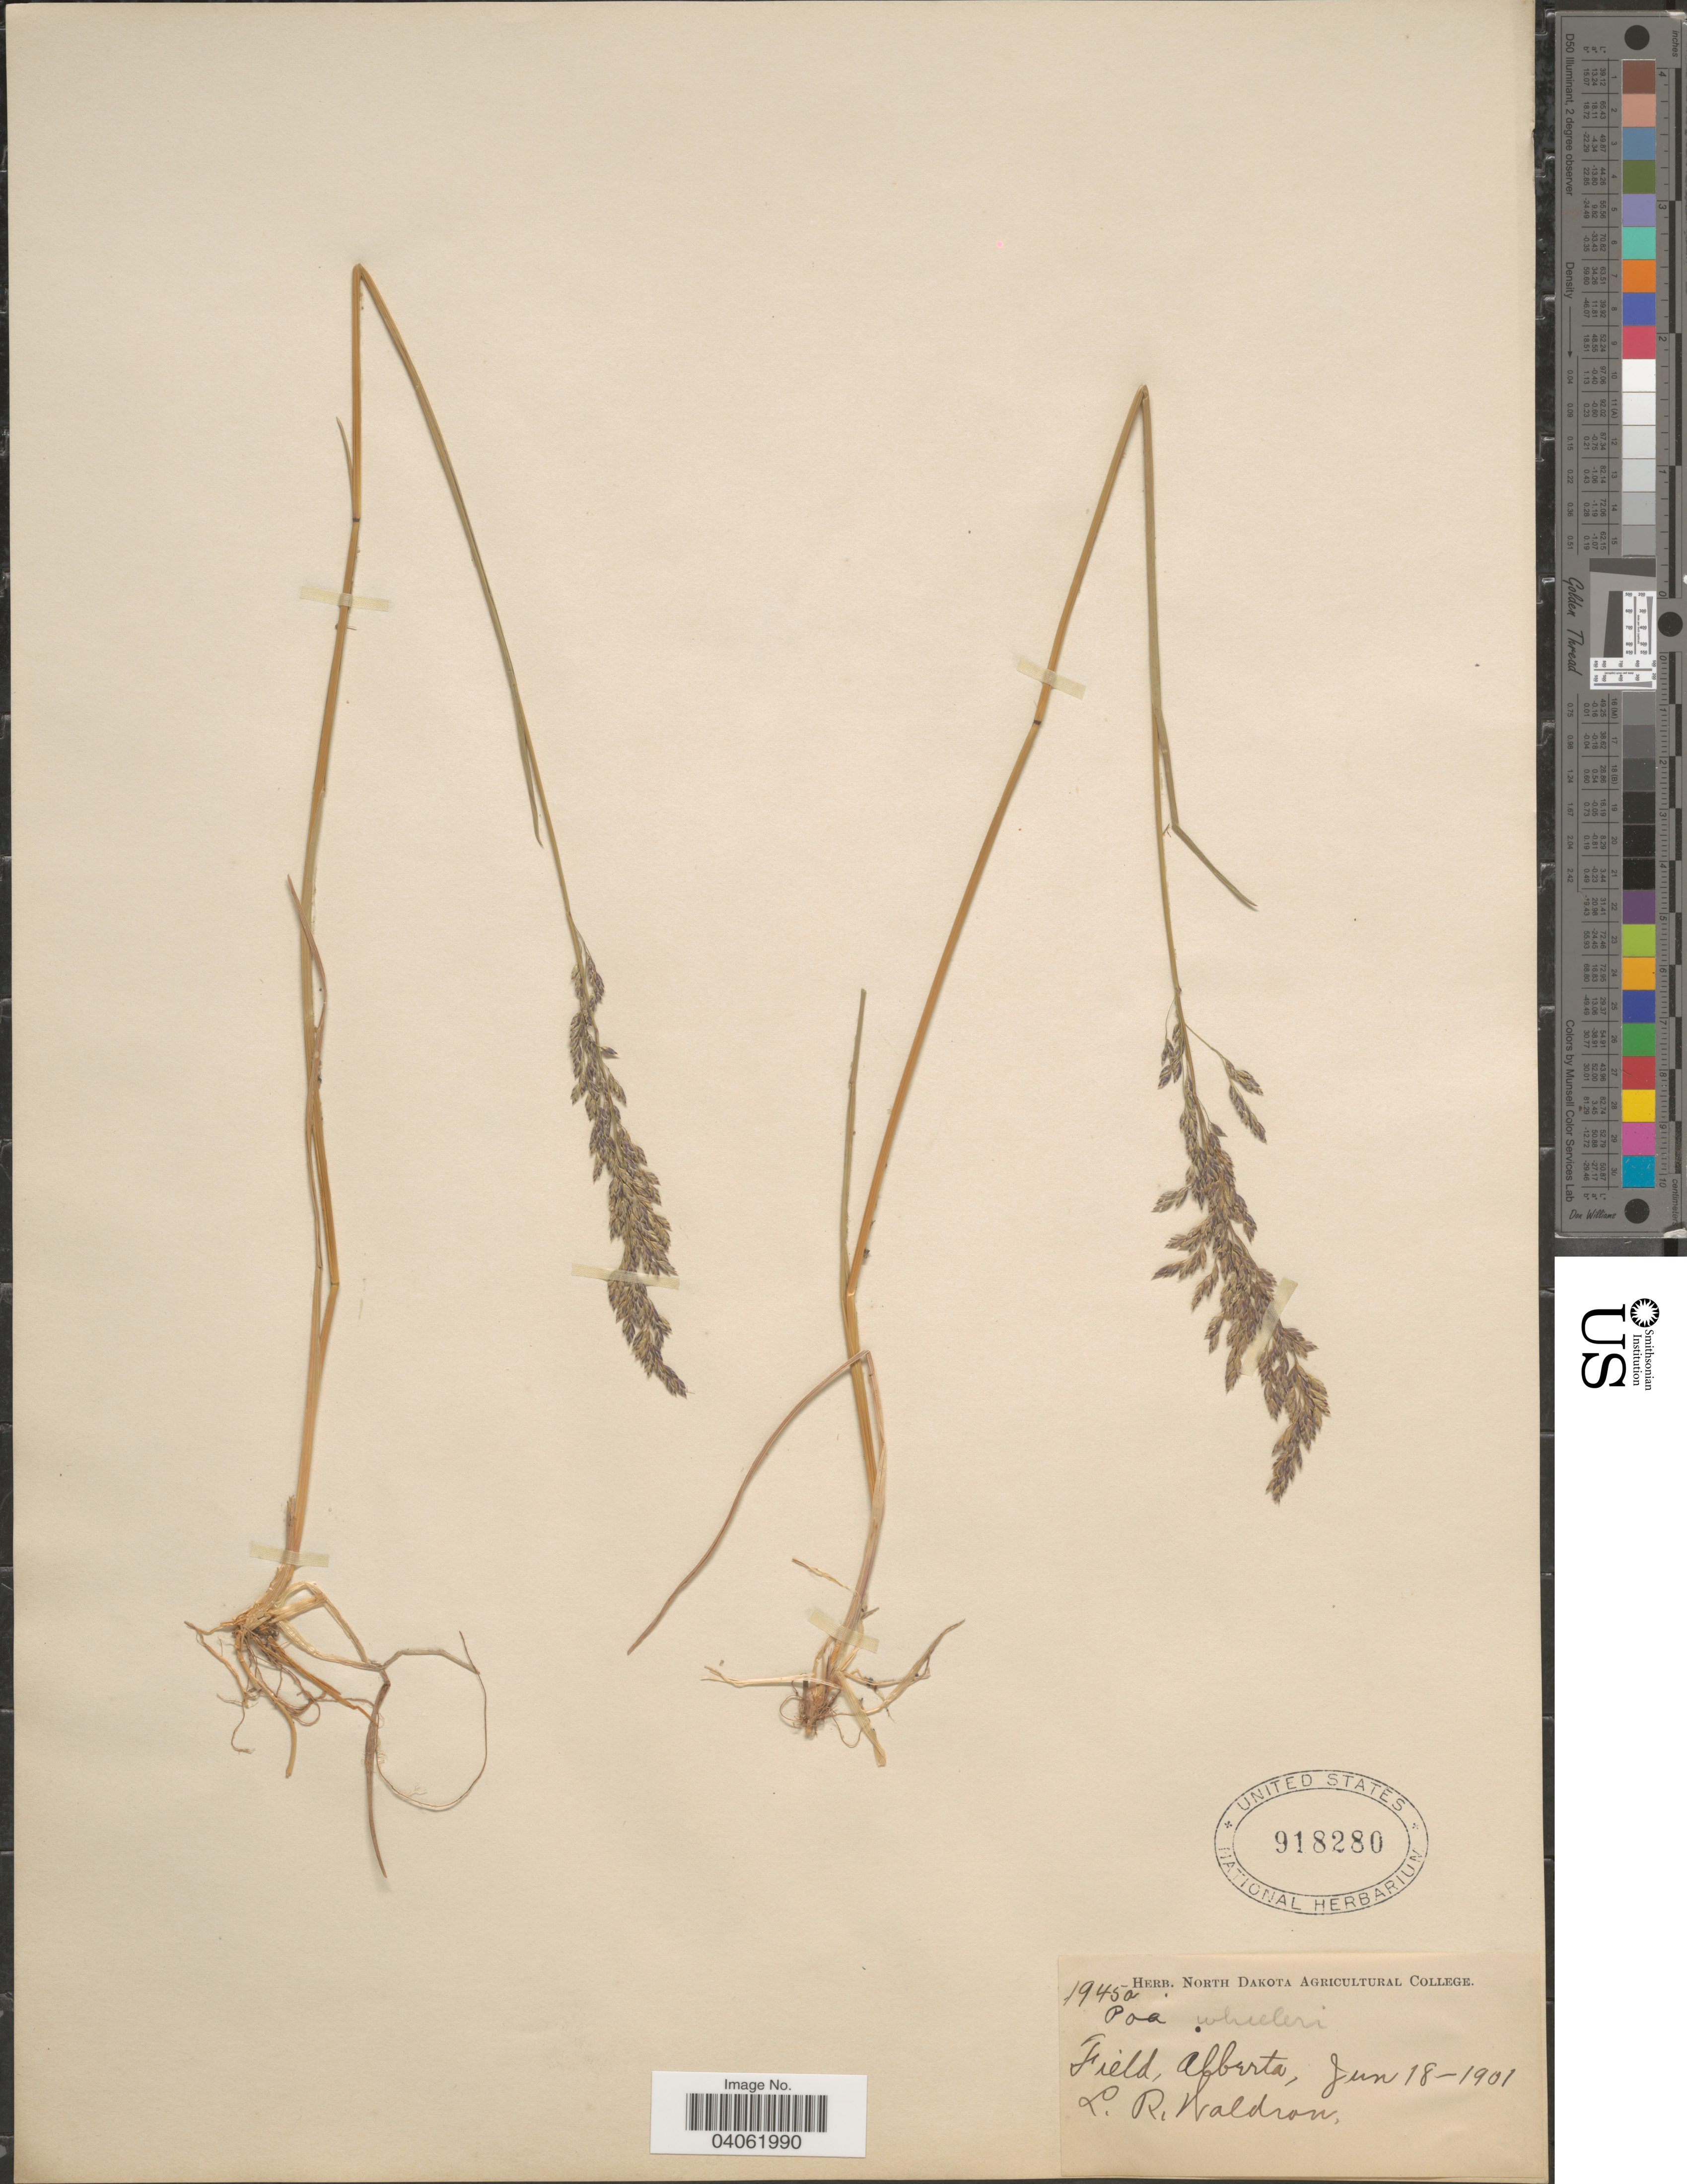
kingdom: Plantae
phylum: Tracheophyta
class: Liliopsida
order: Poales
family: Poaceae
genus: Poa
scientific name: Poa pratensis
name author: L.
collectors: L. Waldron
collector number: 1945a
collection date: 1901-06-18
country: Canada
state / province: Alberta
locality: Field.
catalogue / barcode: US 918280